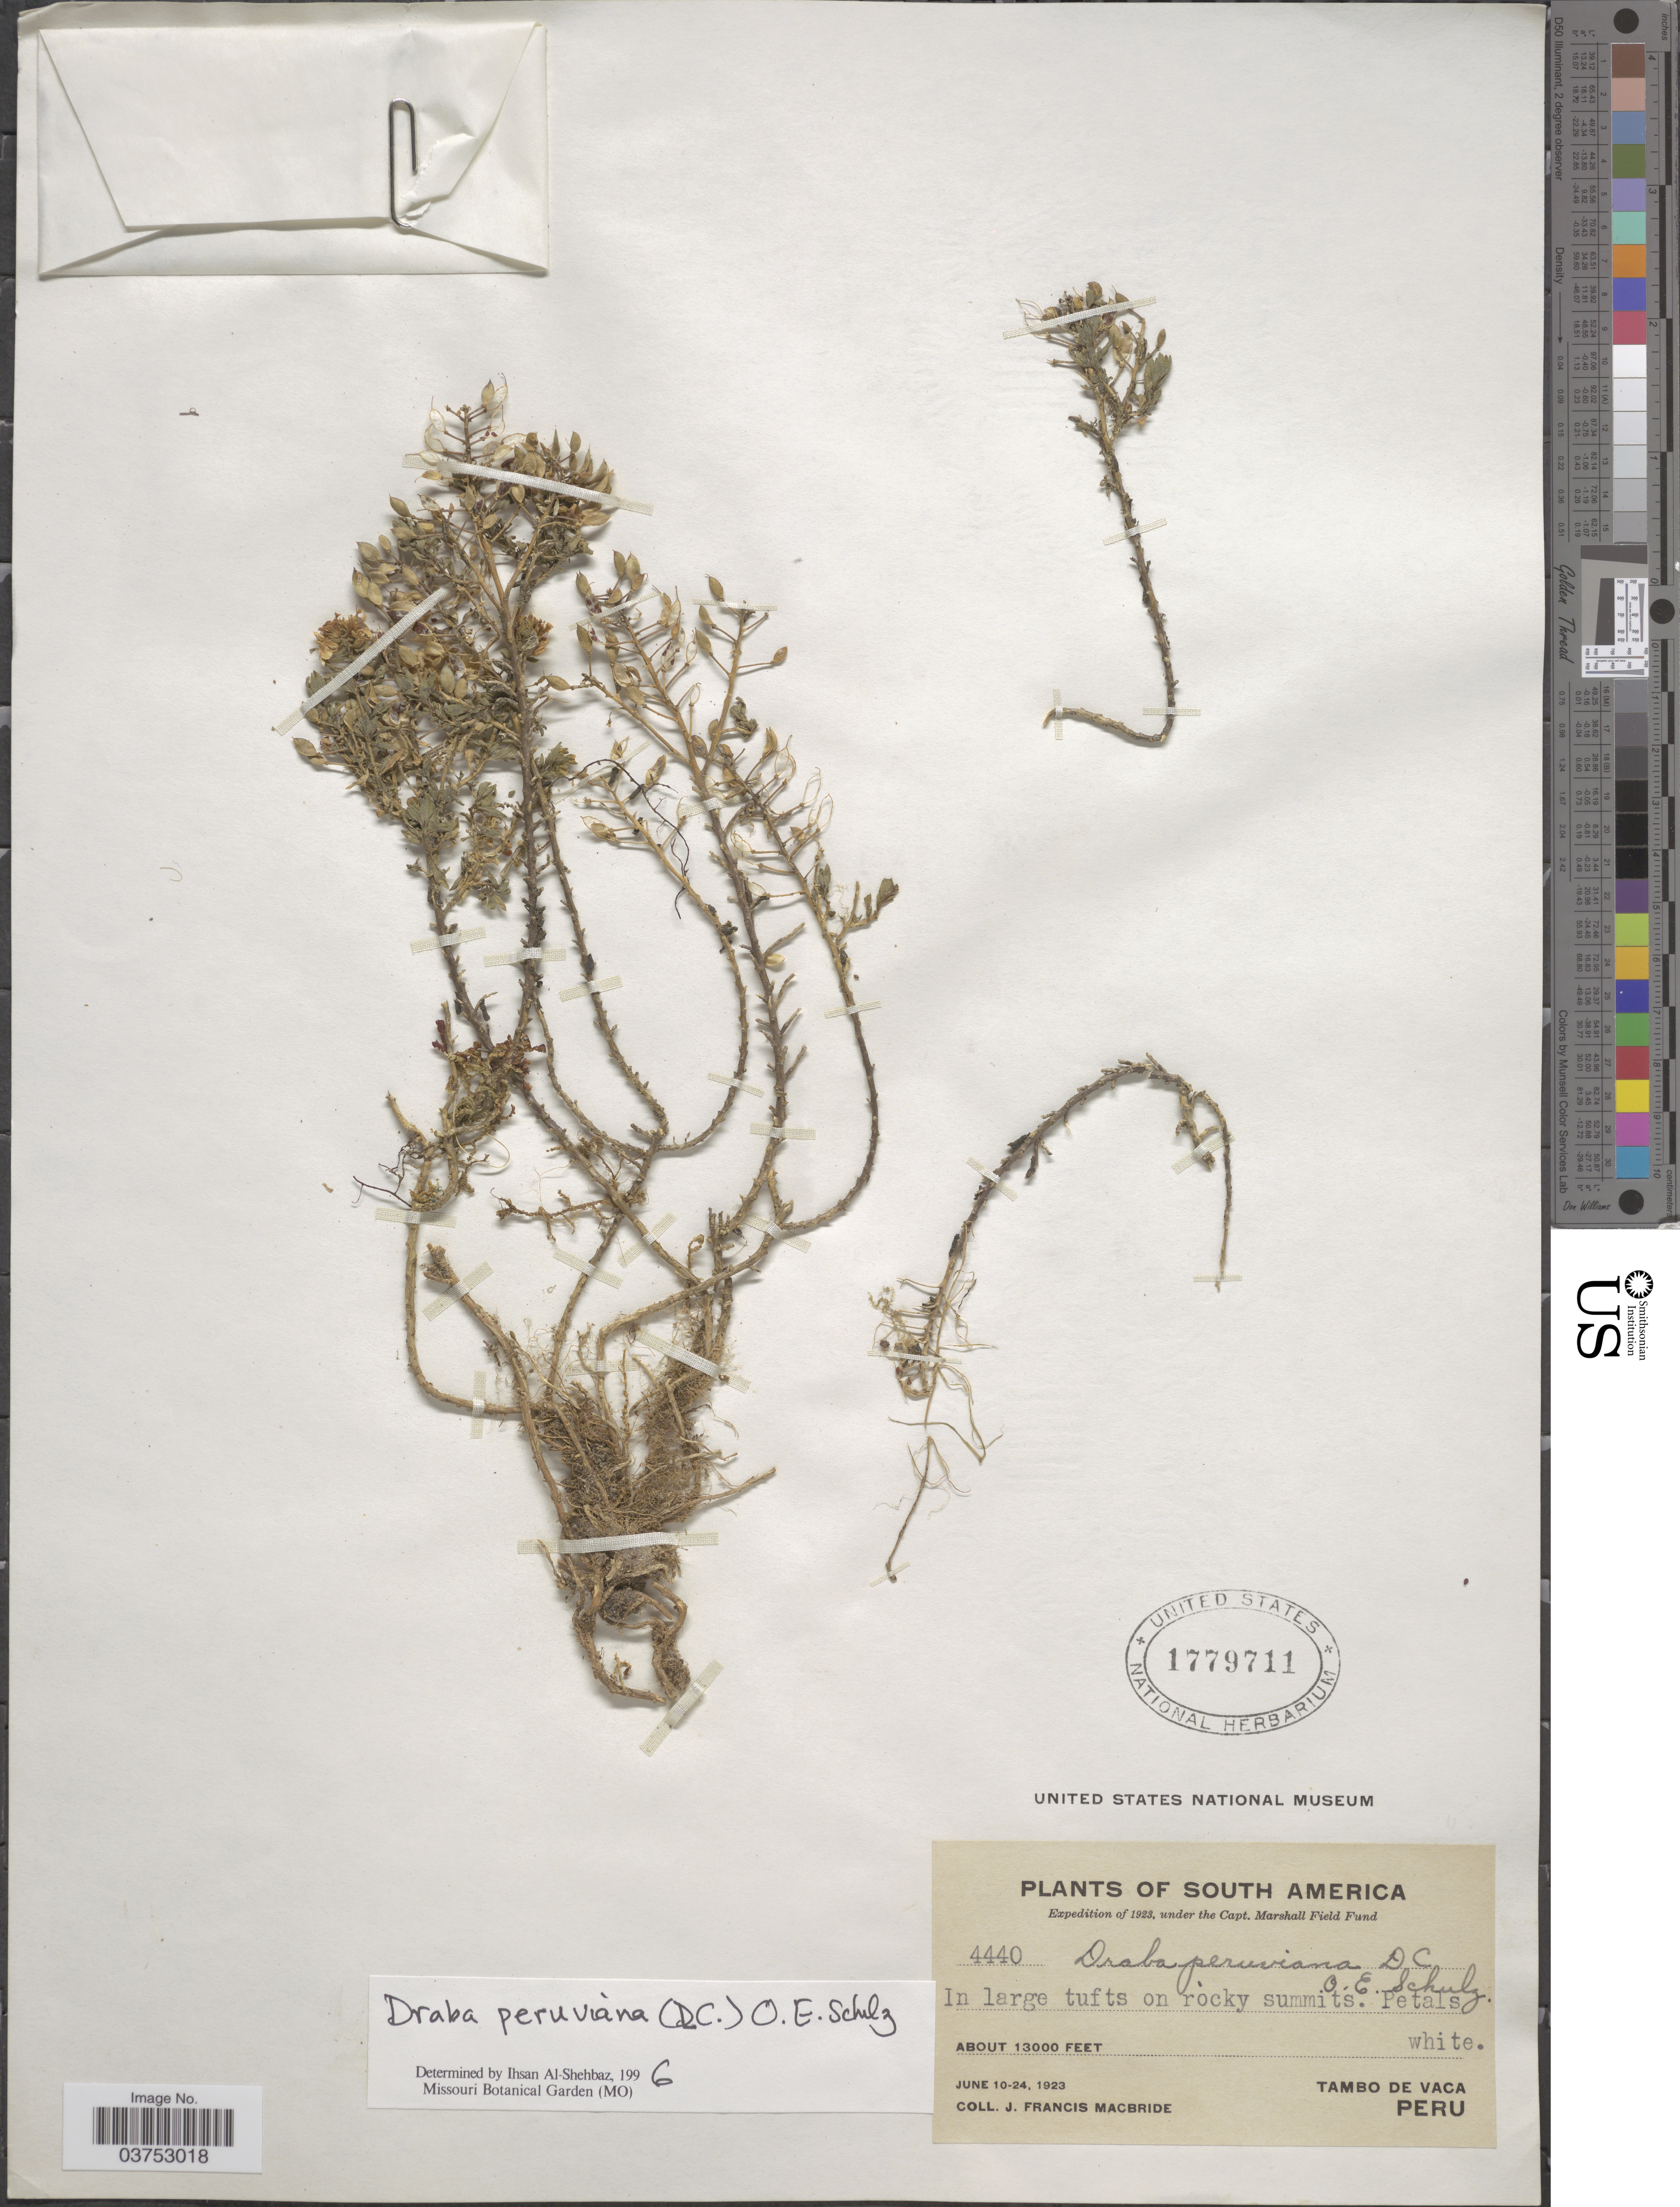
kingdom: Plantae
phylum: Tracheophyta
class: Magnoliopsida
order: Brassicales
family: Brassicaceae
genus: Draba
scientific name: Draba peruviana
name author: (DC. & A. Gray) O.E. Schulz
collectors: J. F. Macbride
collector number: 4440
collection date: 1923-06-10/1923-06-24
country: Peru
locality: Tambo de Vaca.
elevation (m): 3962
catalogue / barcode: US 1779711